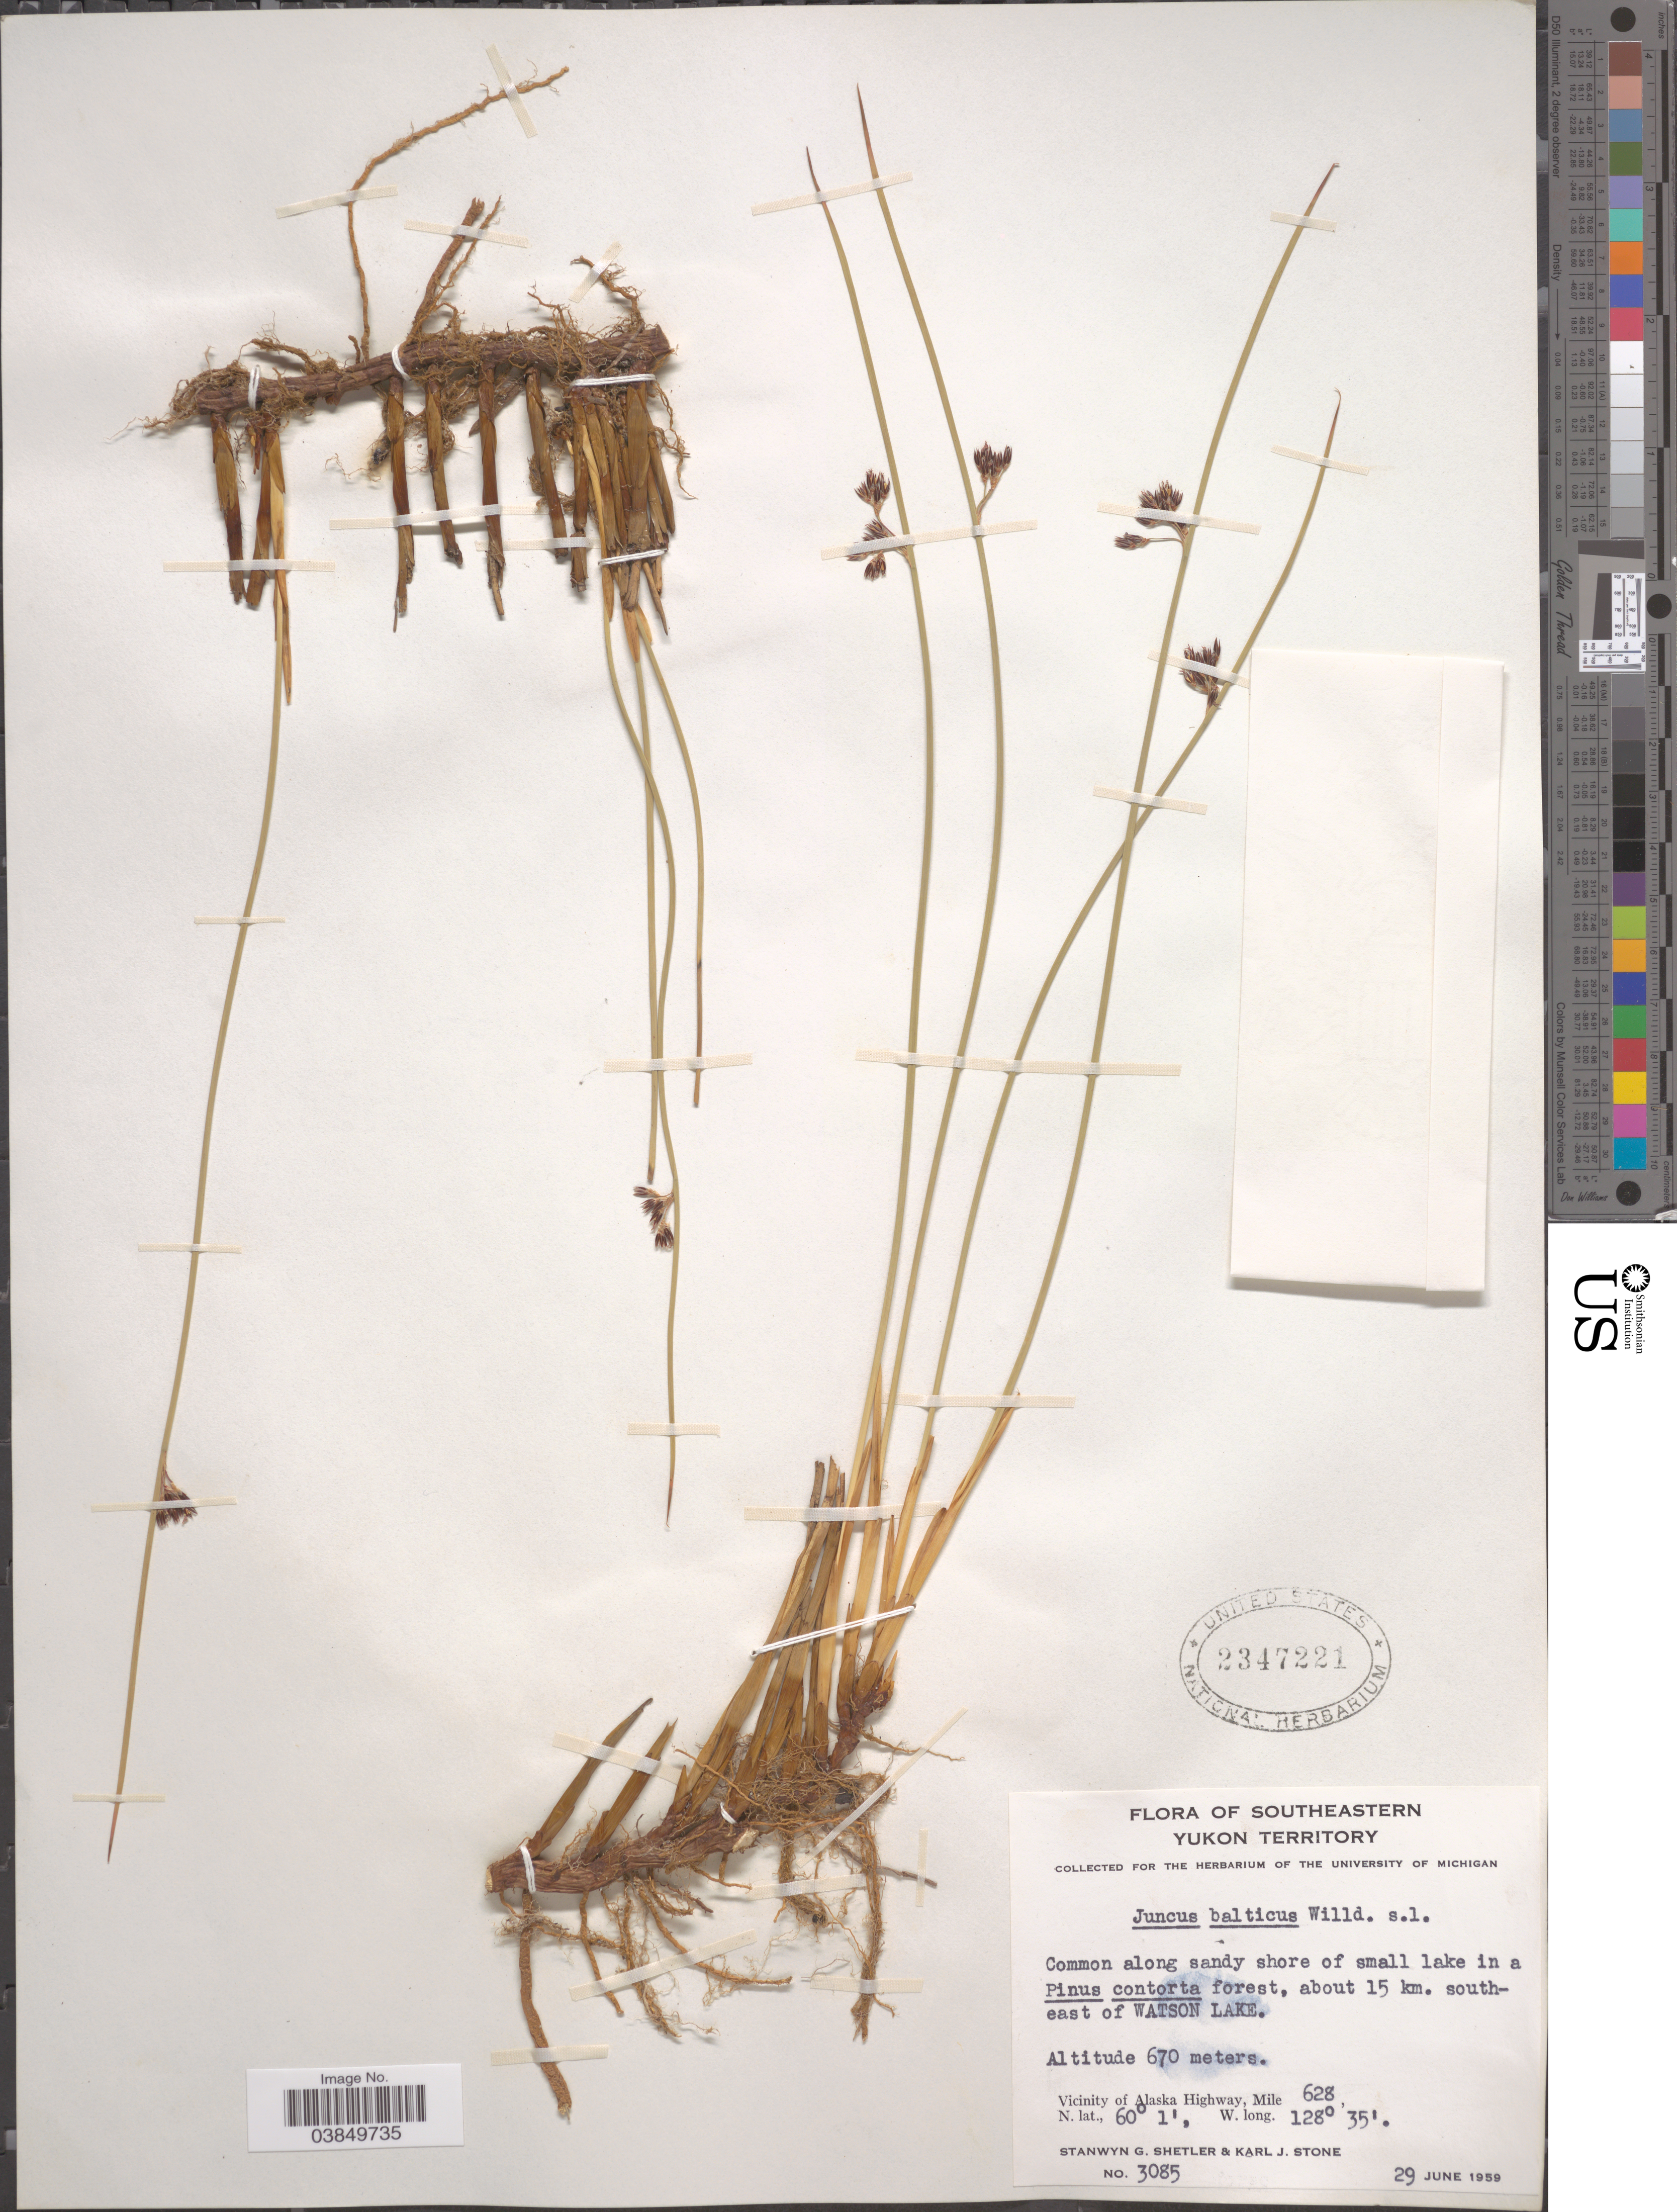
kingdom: Plantae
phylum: Tracheophyta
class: Liliopsida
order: Poales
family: Juncaceae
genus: Juncus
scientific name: Juncus balticus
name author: Willd.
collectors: S. Shetler & K. J. Stone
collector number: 3085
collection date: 1959-06-29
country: Canada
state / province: Yukon Territory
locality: Southeastern Yukon Territory. About 14 km. southeast of Watson Lake. Vicinity of Alaska Highway, Mile 628.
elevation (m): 670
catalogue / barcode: US 2347221